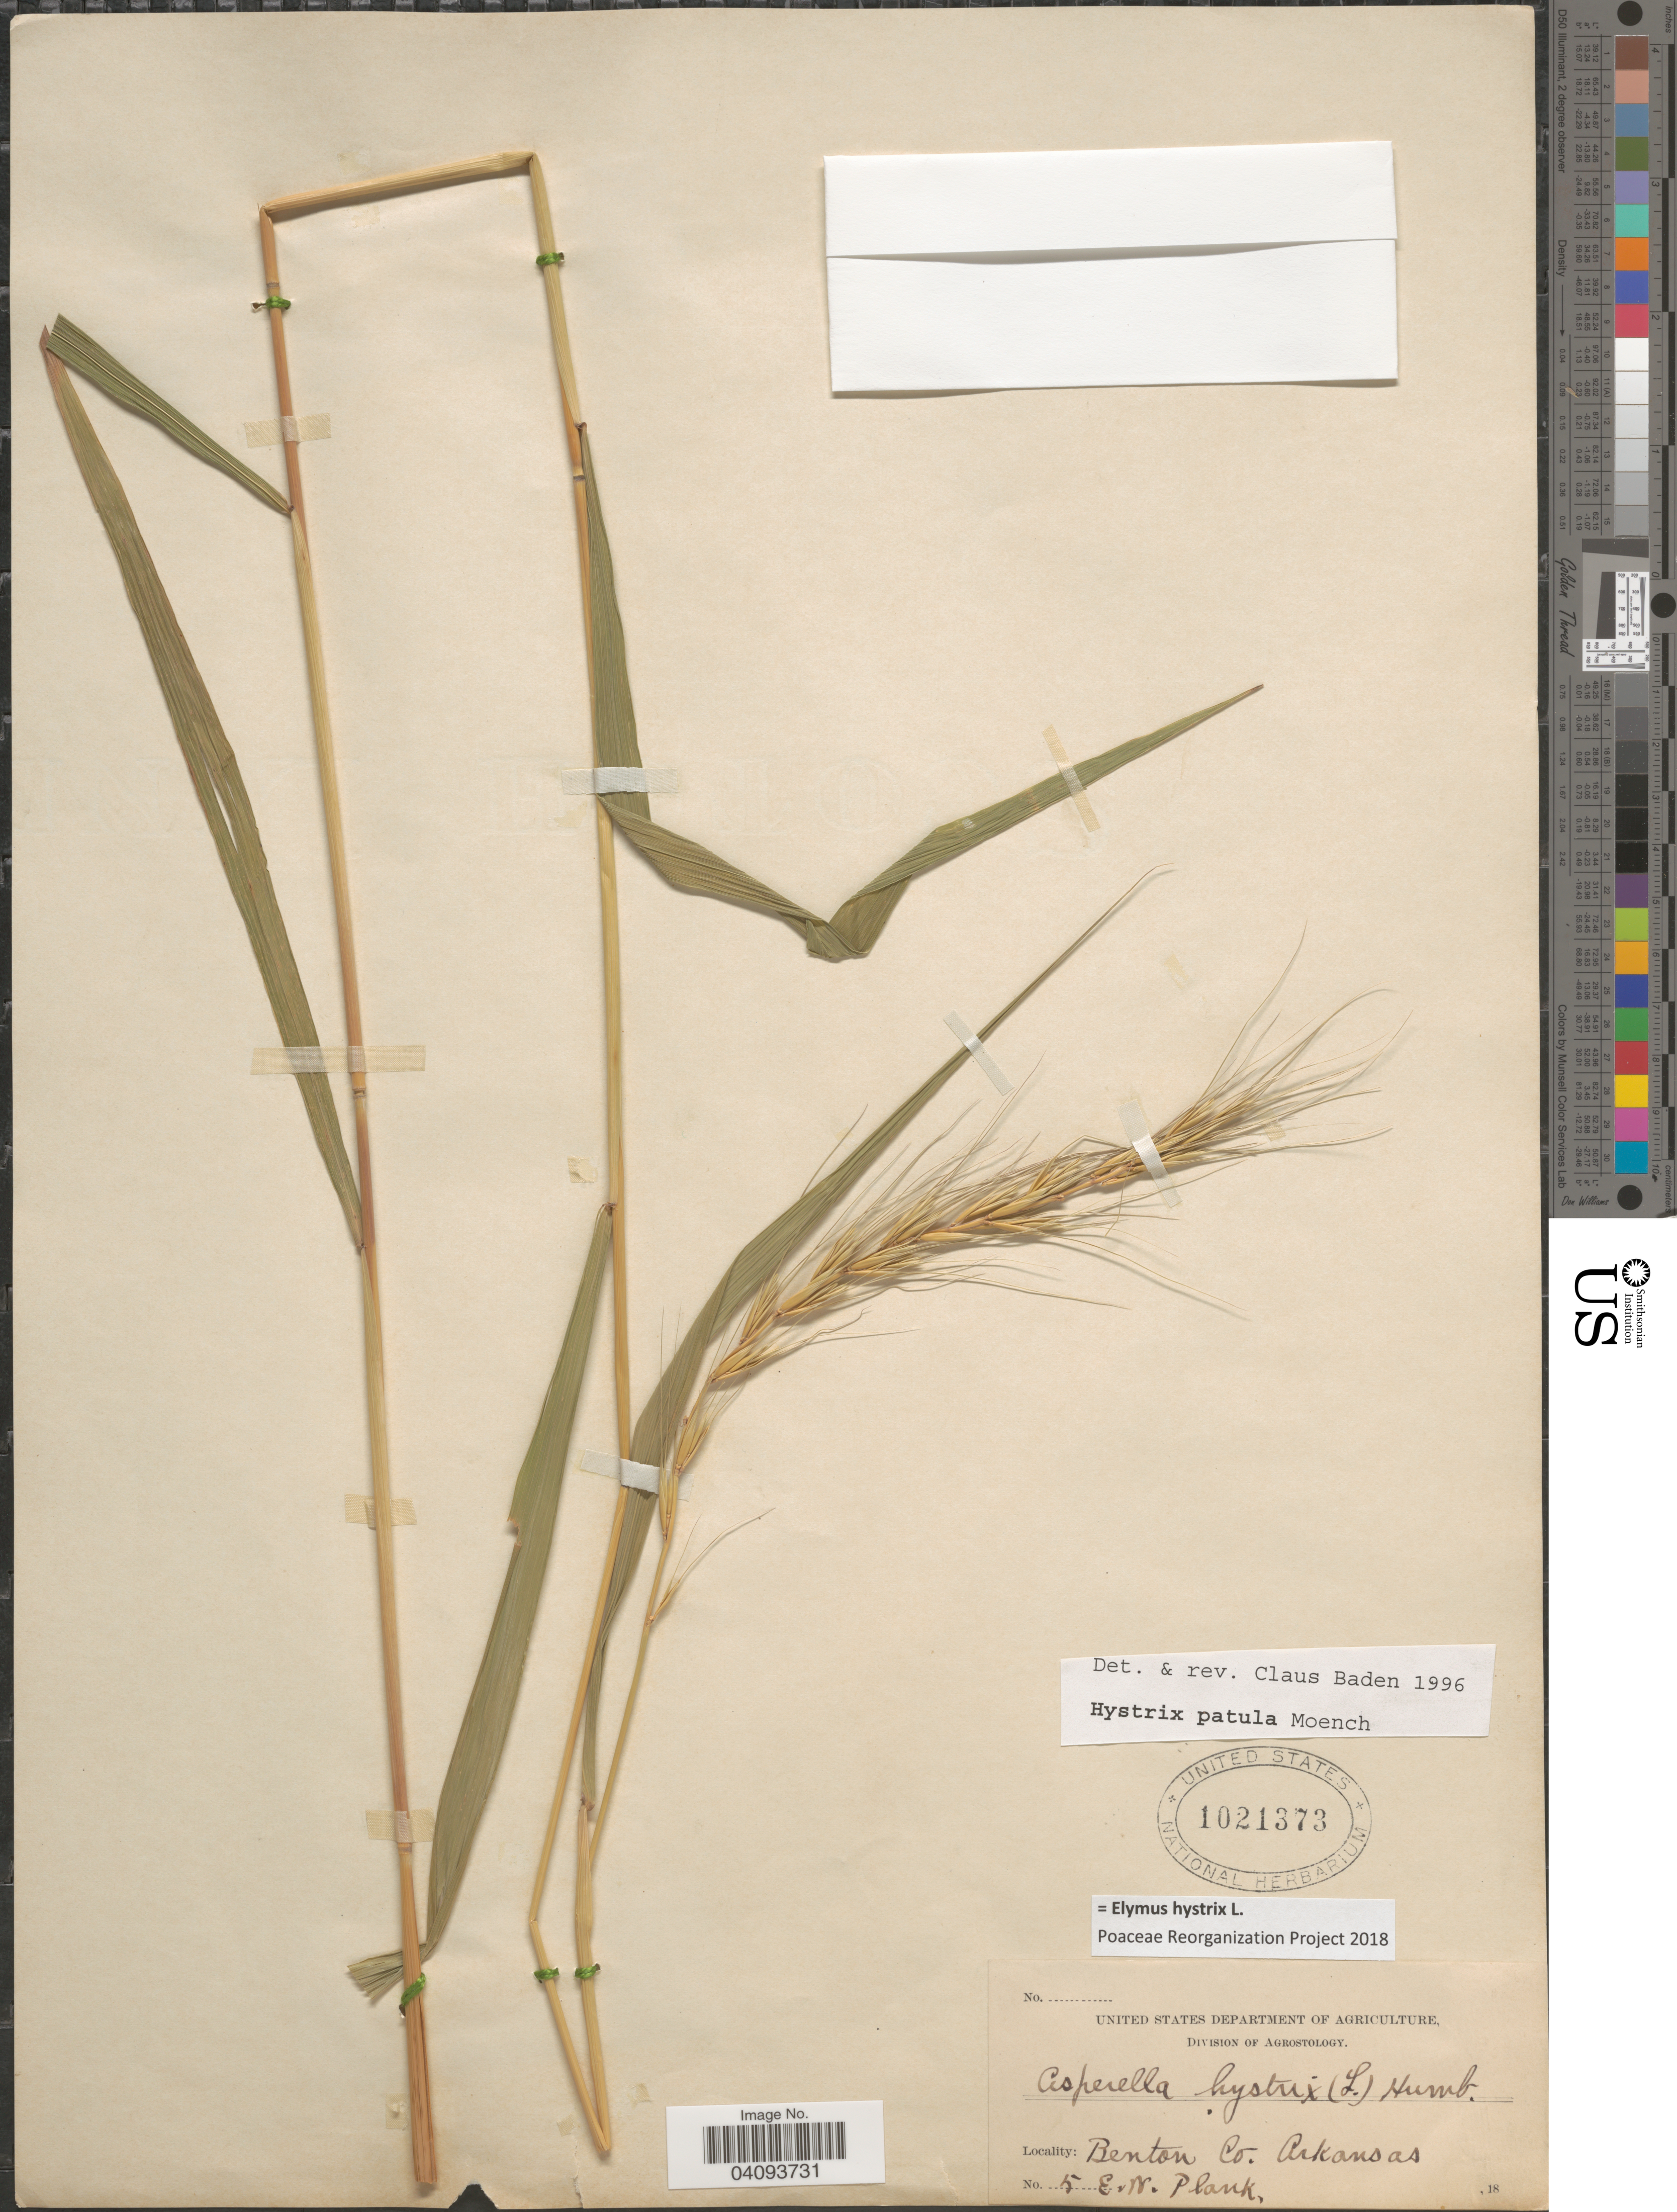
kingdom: Plantae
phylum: Tracheophyta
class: Liliopsida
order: Poales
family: Poaceae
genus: Elymus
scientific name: Elymus hystrix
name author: L.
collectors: E. Plank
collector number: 5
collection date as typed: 18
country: United States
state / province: Arkansas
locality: Benton Co.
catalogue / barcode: US 1021373